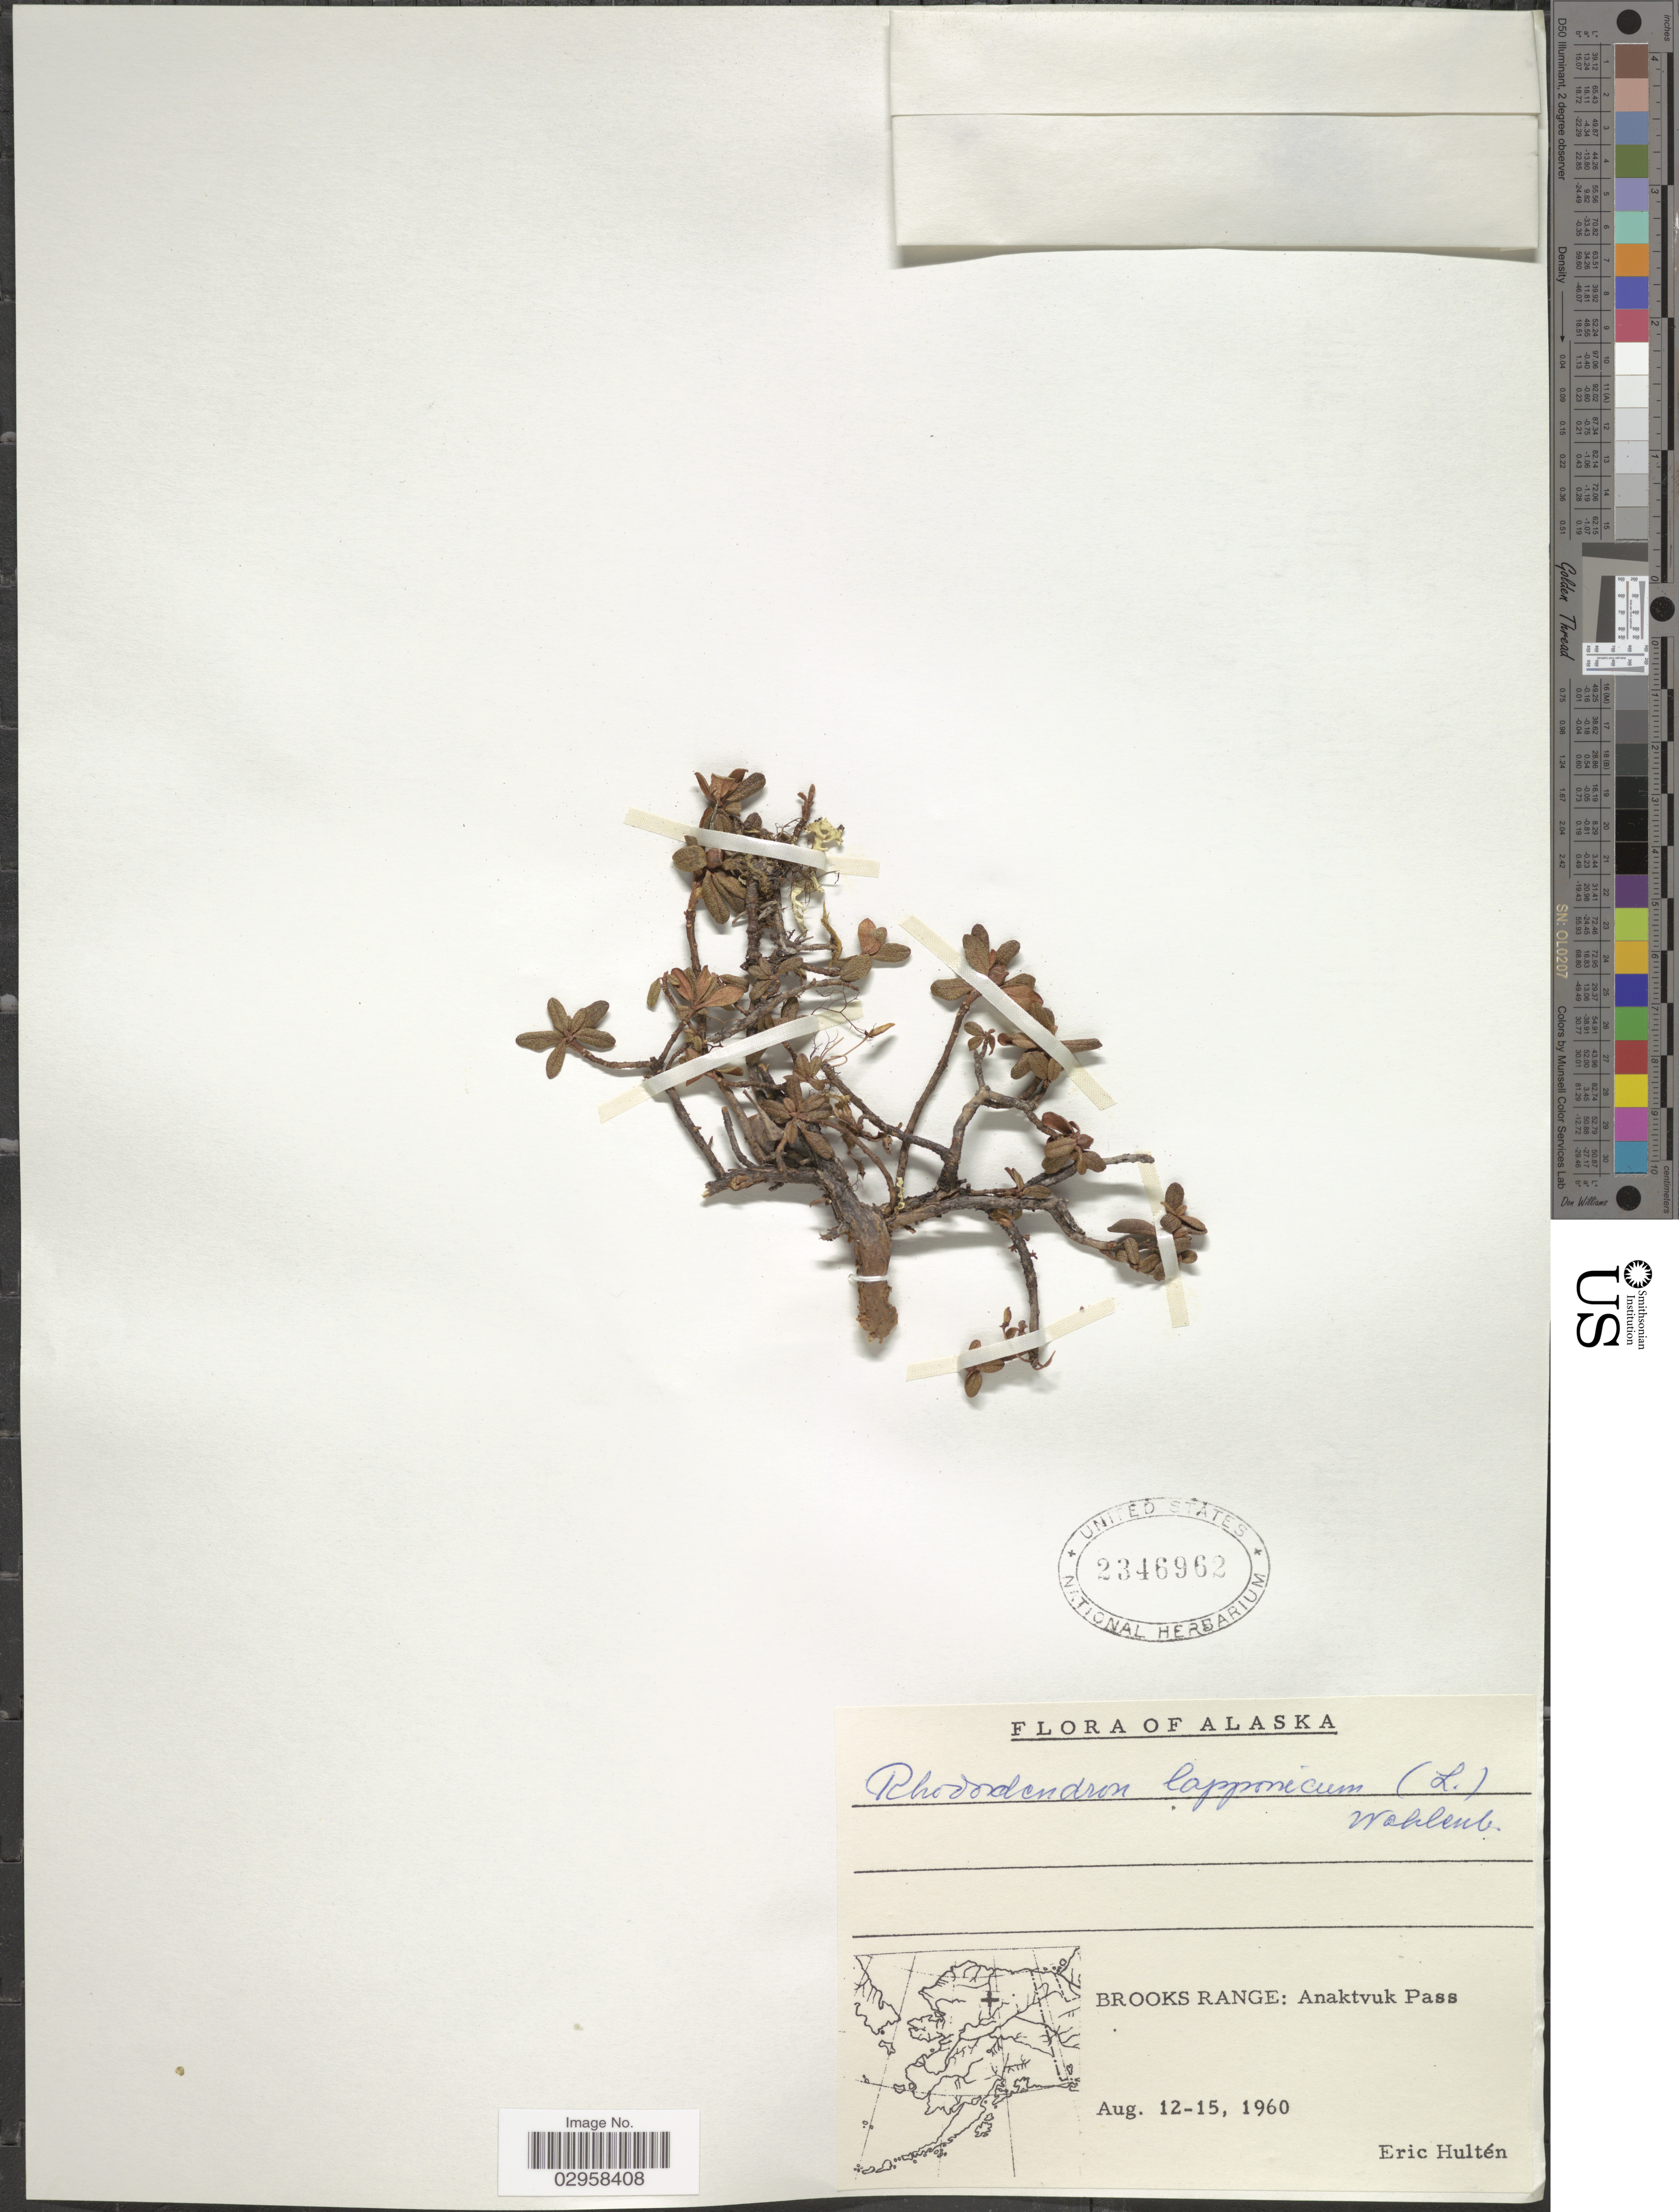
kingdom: Plantae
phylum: Tracheophyta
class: Magnoliopsida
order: Ericales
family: Ericaceae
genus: Rhododendron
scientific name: Rhododendron lapponicum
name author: (L.) Wahlenb.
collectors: E. G. Hultén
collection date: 1960-08-12/1960-08-15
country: United States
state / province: Alaska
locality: Brooks Range: Anaktvuk Pass.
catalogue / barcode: US 2346962